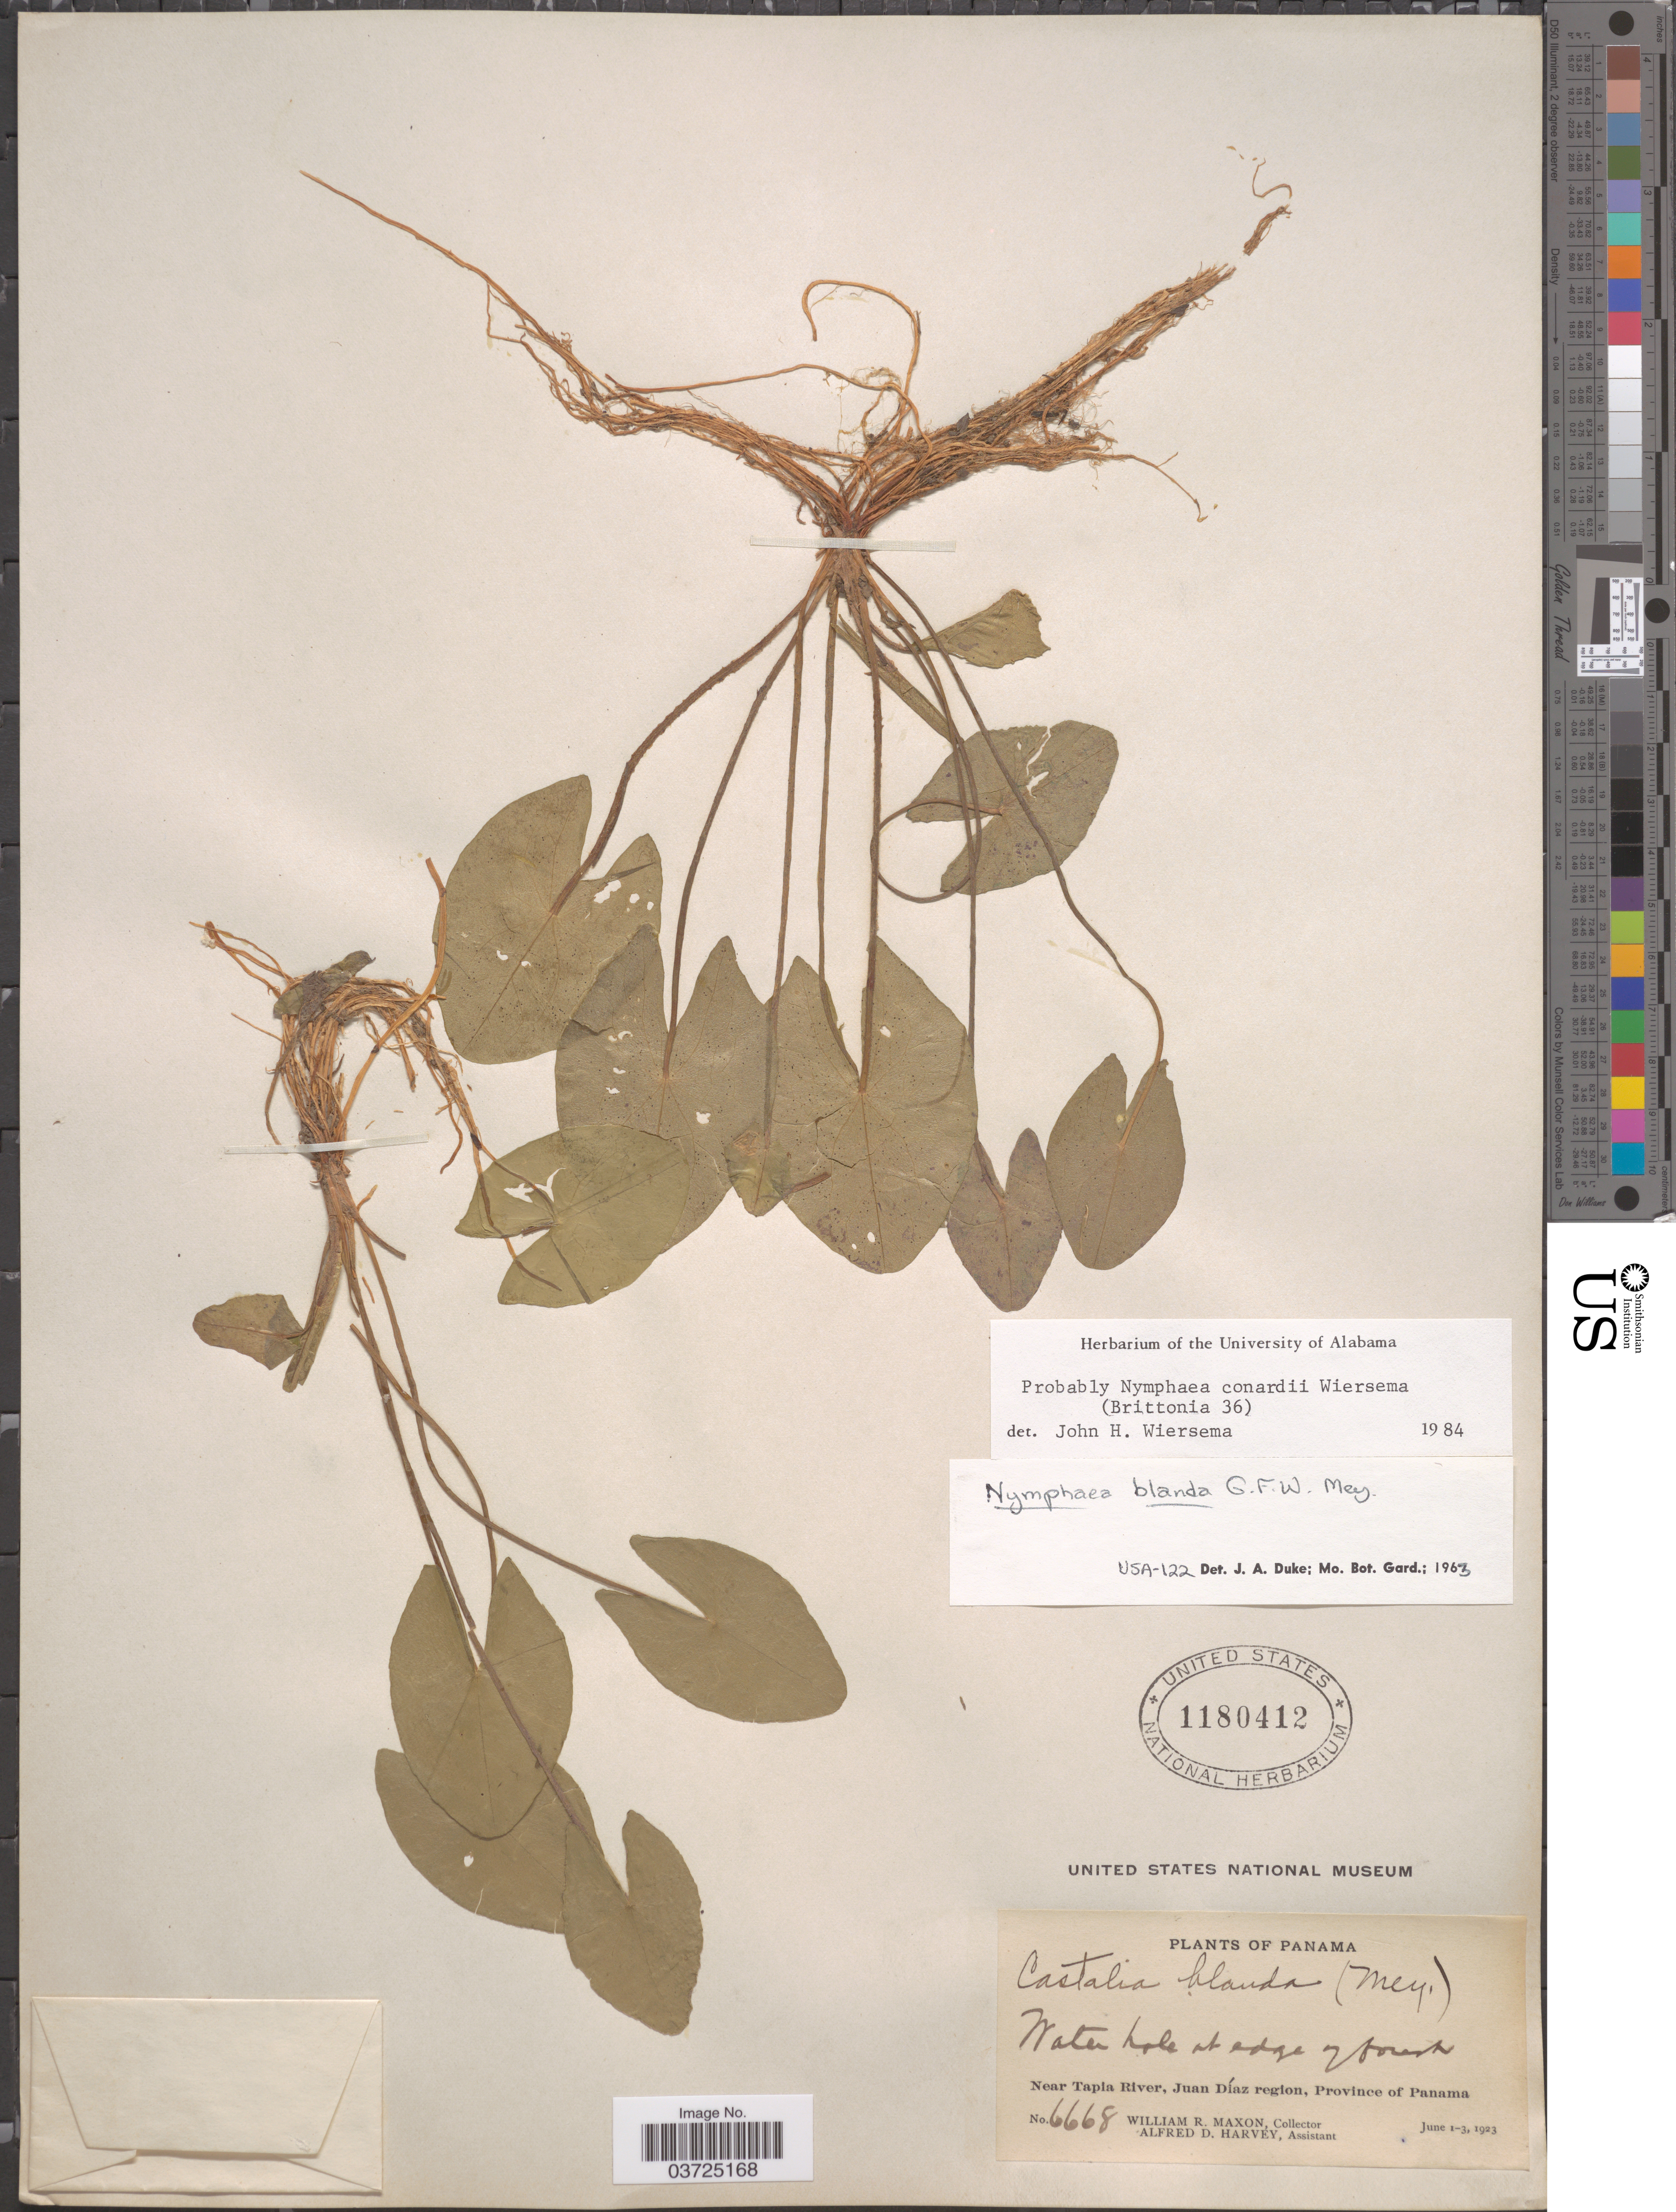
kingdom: Plantae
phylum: Tracheophyta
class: Magnoliopsida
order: Nymphaeales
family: Nymphaeaceae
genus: Nymphaea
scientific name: Nymphaea conardii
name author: Wiersema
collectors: W. R. Maxon & A. D. Harvey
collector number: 6668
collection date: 1923-06-01/1923-06-03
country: Panama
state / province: Panamá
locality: Near Tapia River, Juan Díaz region.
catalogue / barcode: US 1180412